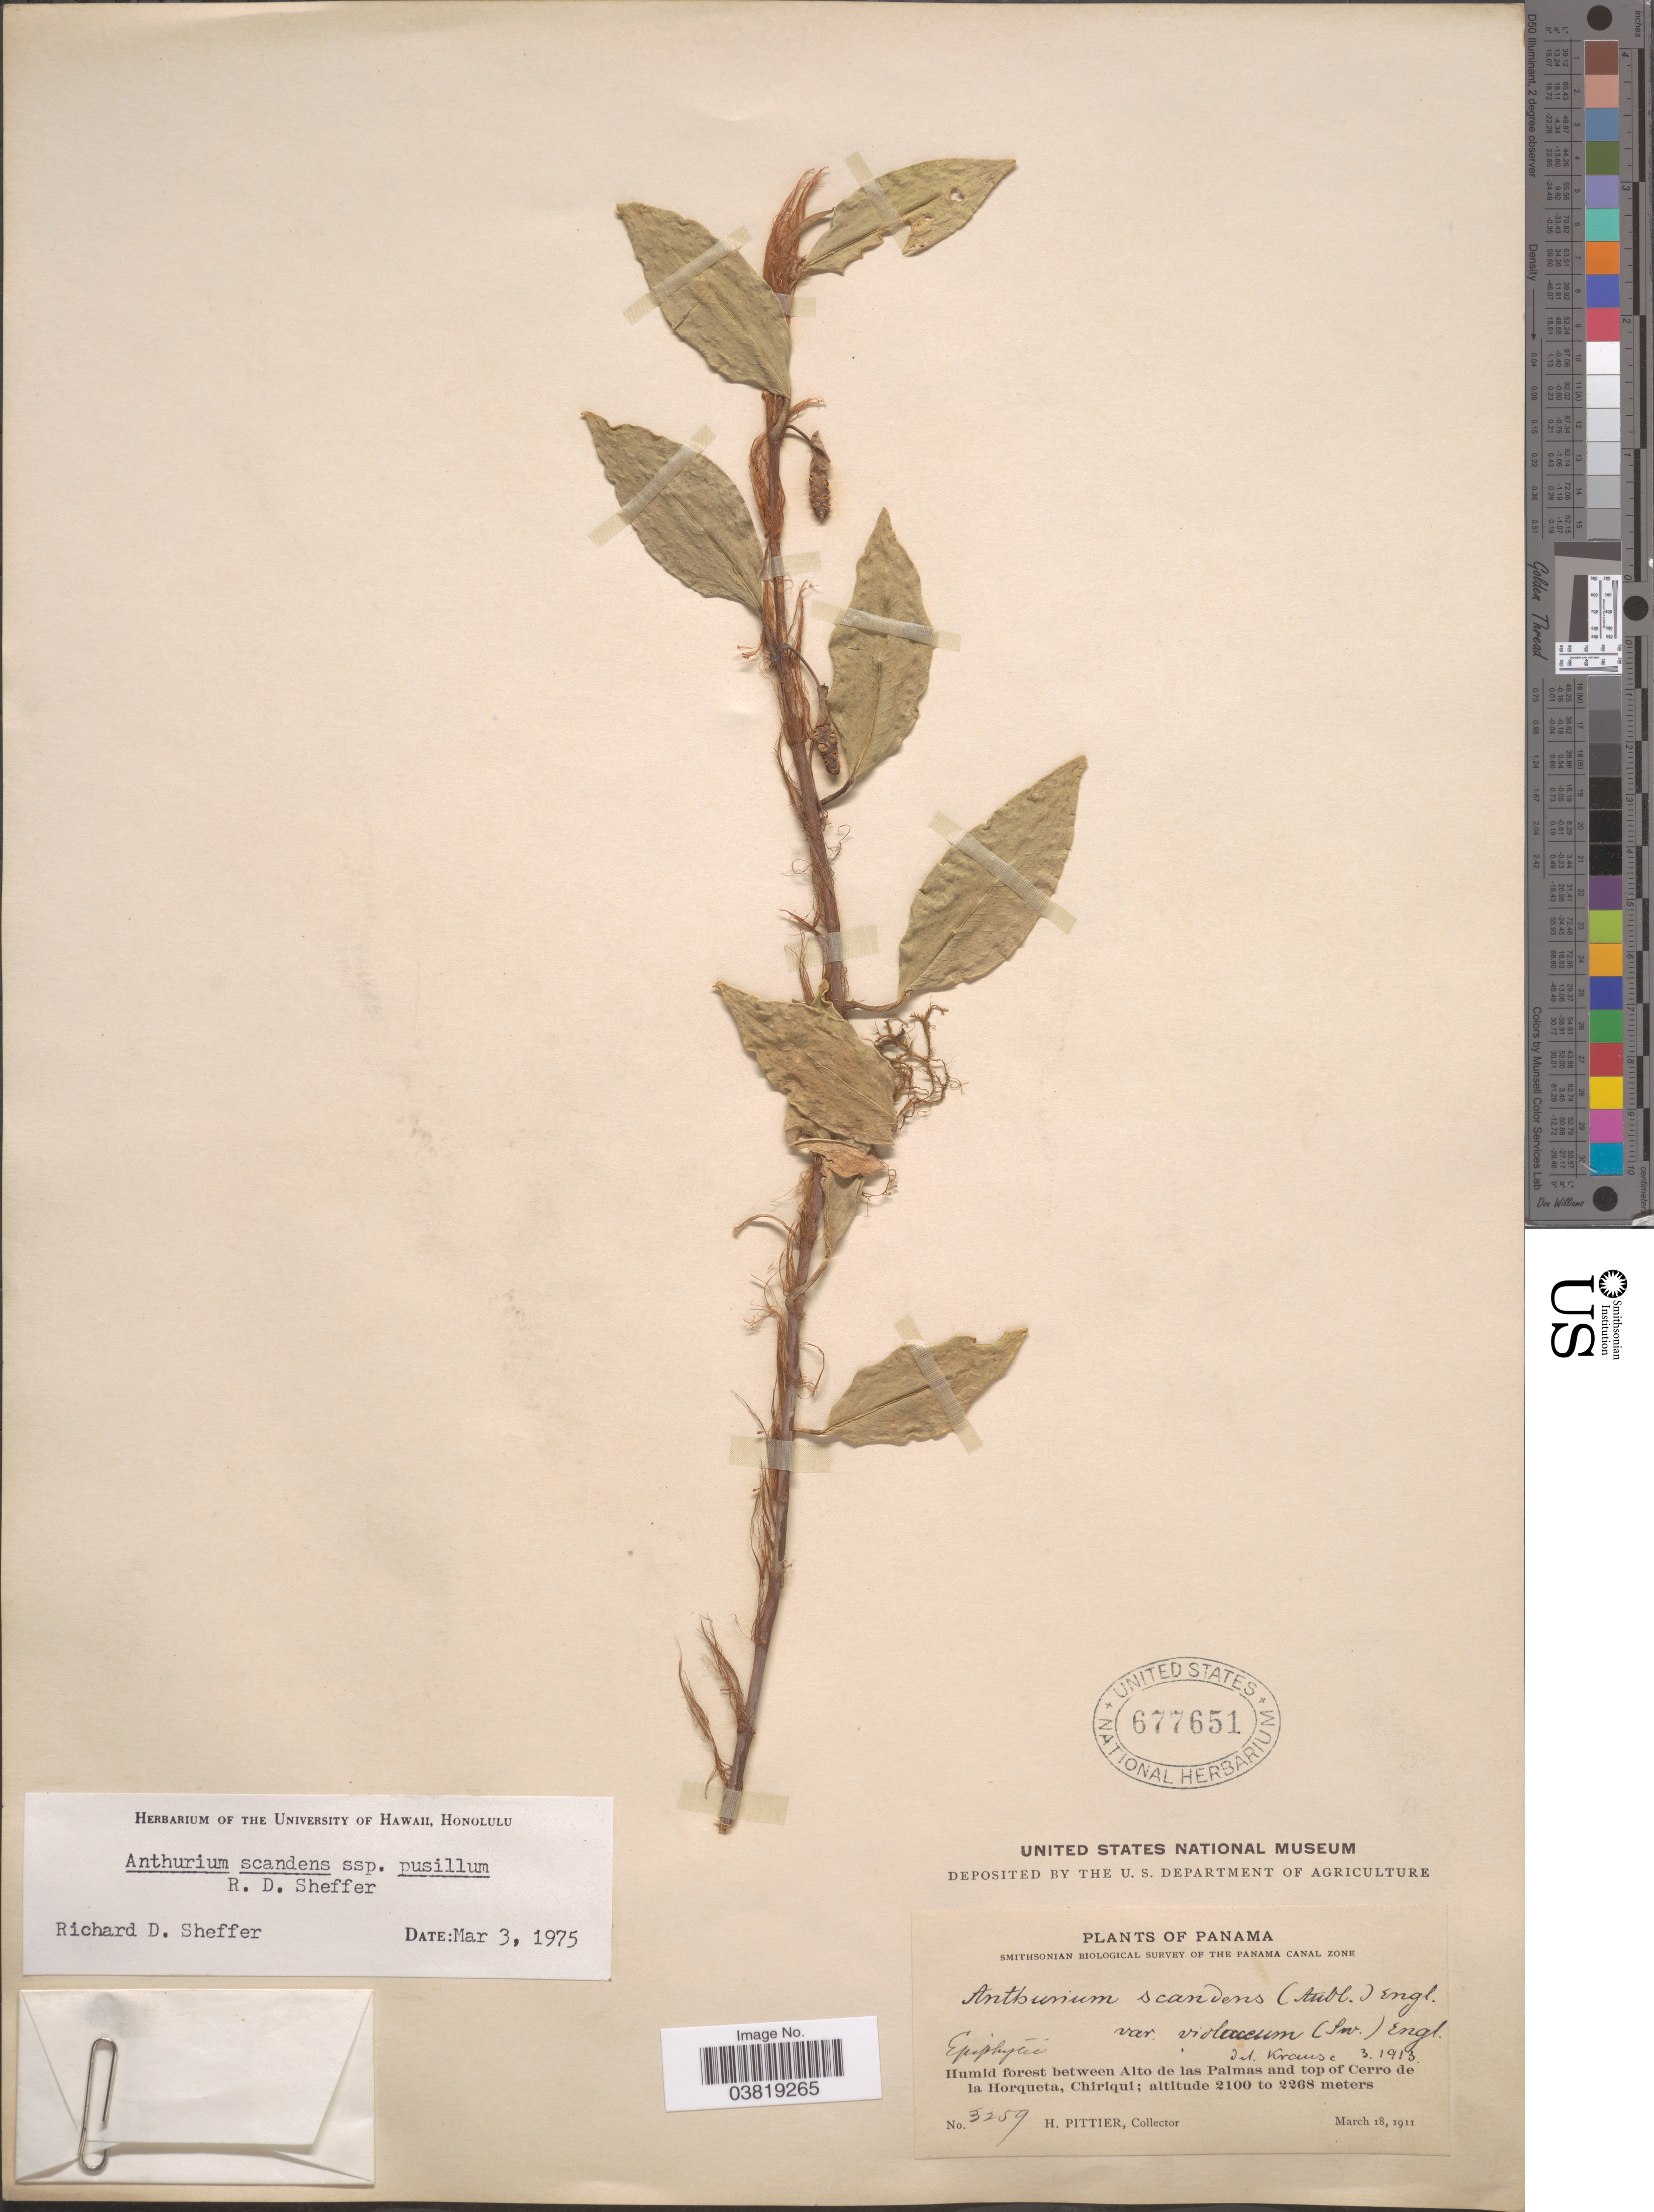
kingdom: Plantae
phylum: Tracheophyta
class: Liliopsida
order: Alismatales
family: Araceae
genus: Anthurium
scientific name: Anthurium scandens subsp. pusillum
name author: Sheffer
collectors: H. F. Pittier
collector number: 3259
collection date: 1911-03-18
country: Panama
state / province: Chiriqui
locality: The Panama Canal Zone. Between Alto de las Palmas and top of Cerro de la Horqueta.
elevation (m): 2100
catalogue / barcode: US 677651